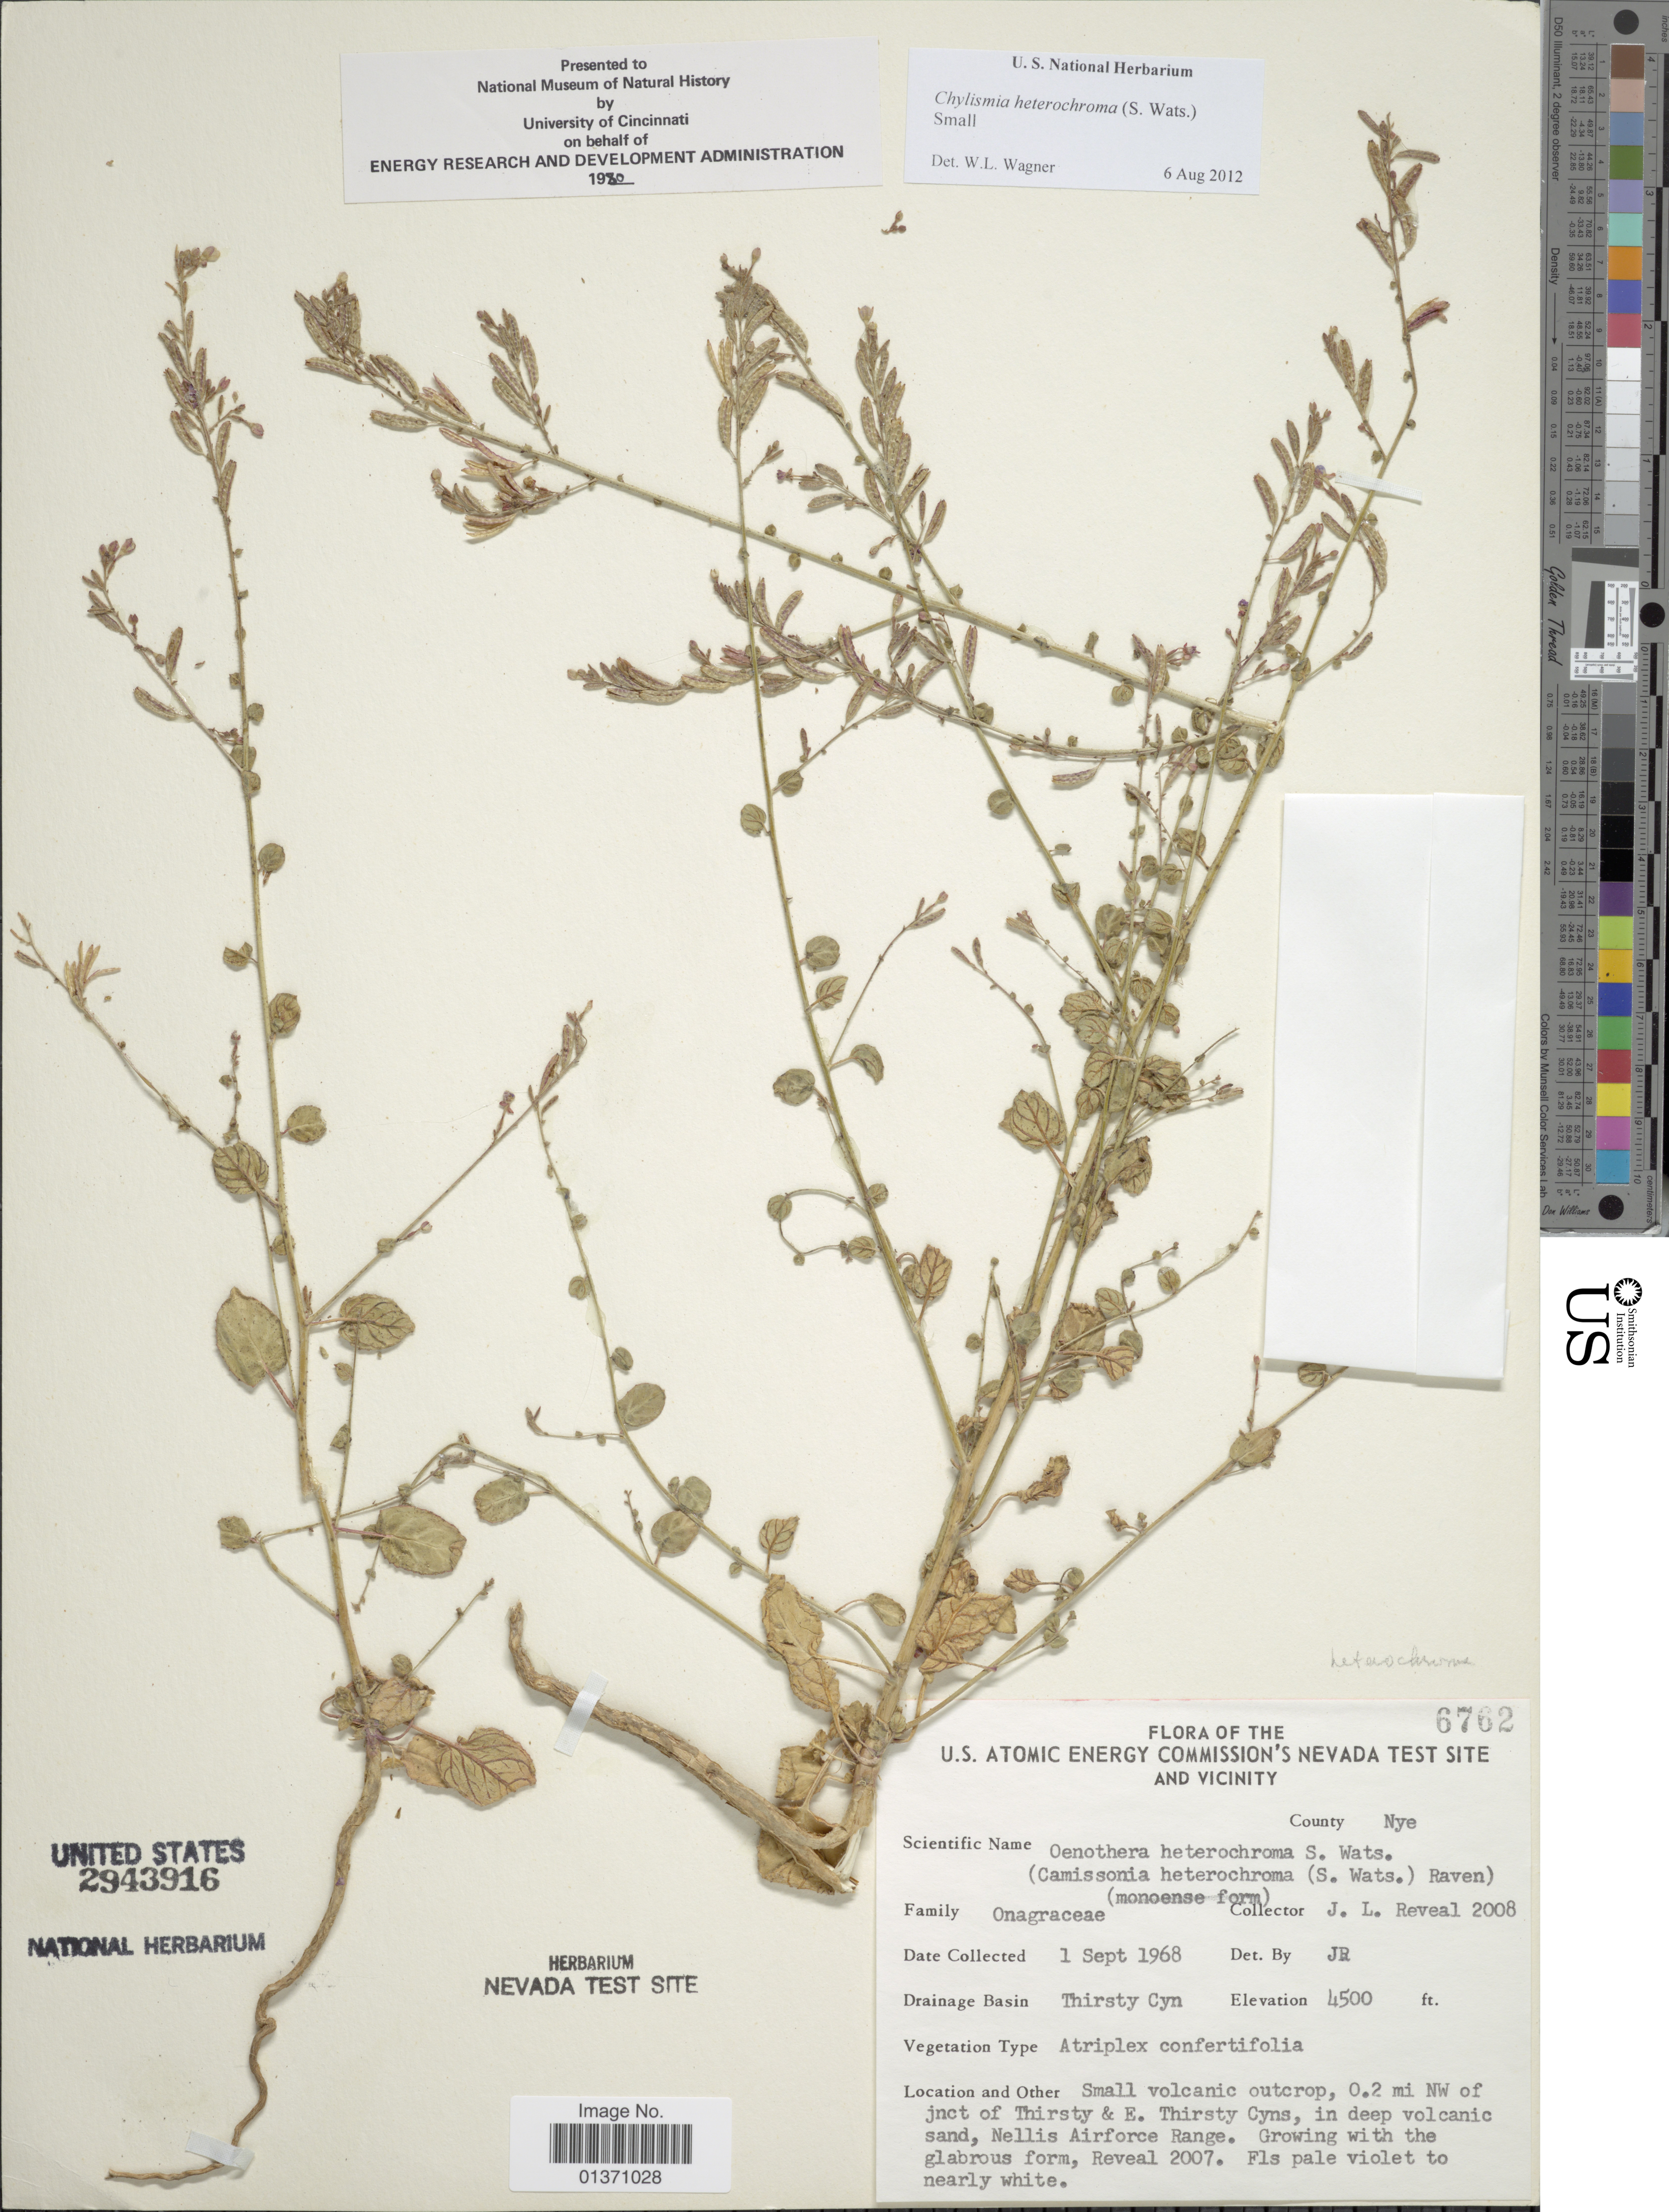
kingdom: Plantae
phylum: Tracheophyta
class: Magnoliopsida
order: Myrtales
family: Onagraceae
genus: Chylismia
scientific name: Chylismia heterochroma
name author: (S. Watson) Small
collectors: J. L. Reveal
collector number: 2008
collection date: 1968-09-01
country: United States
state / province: Nevada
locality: U. S. Atomic Energy Commission's Nevada Test Site and Vicinity, County Nye, Thirsty Cyn, small volcanic outcrop, 0.2 mi NW of jnct of Thirsty & E. Thirsty Cyns, in deep volcanic sand, Nellis Airforce Range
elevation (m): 1372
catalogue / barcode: US 2943916